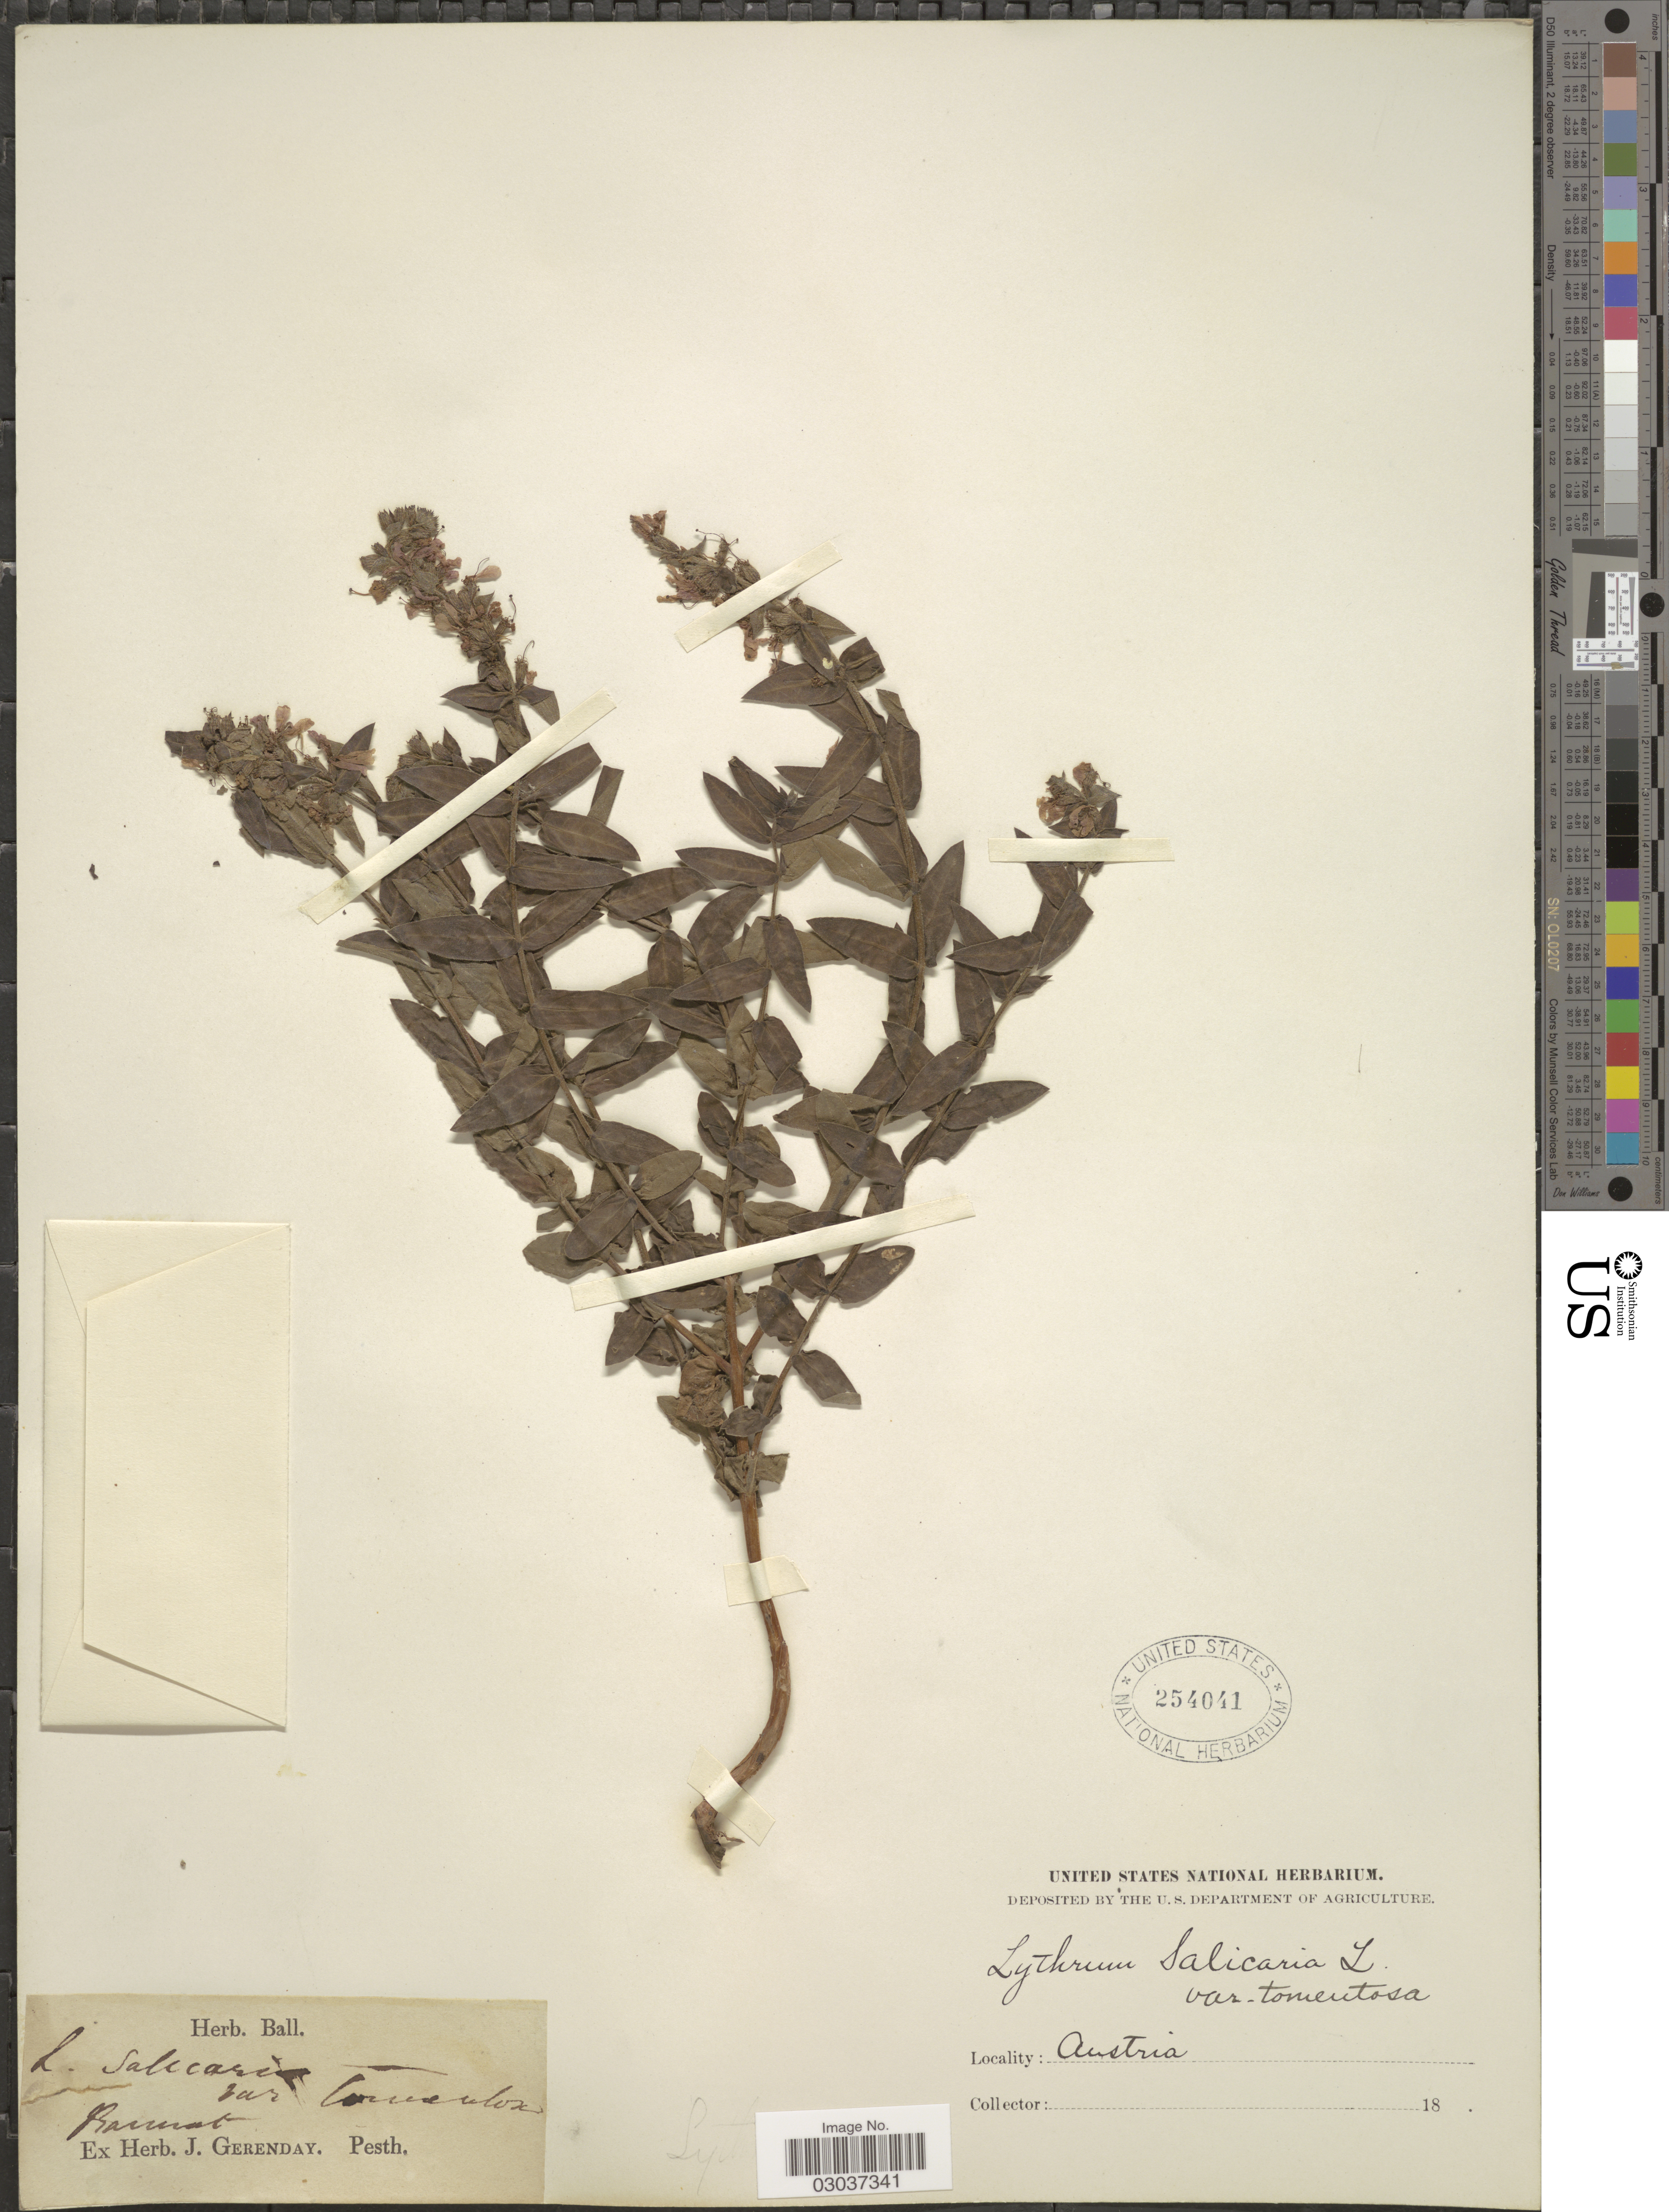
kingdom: Plantae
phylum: Tracheophyta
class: Magnoliopsida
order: Myrtales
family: Lythraceae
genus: Lythrum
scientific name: Lythrum salicaria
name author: L.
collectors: Ex herb. J. Gerenday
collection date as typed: Transcribed d/m/y: //18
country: Austria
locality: Barnet. [interpreted]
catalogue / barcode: US 254041